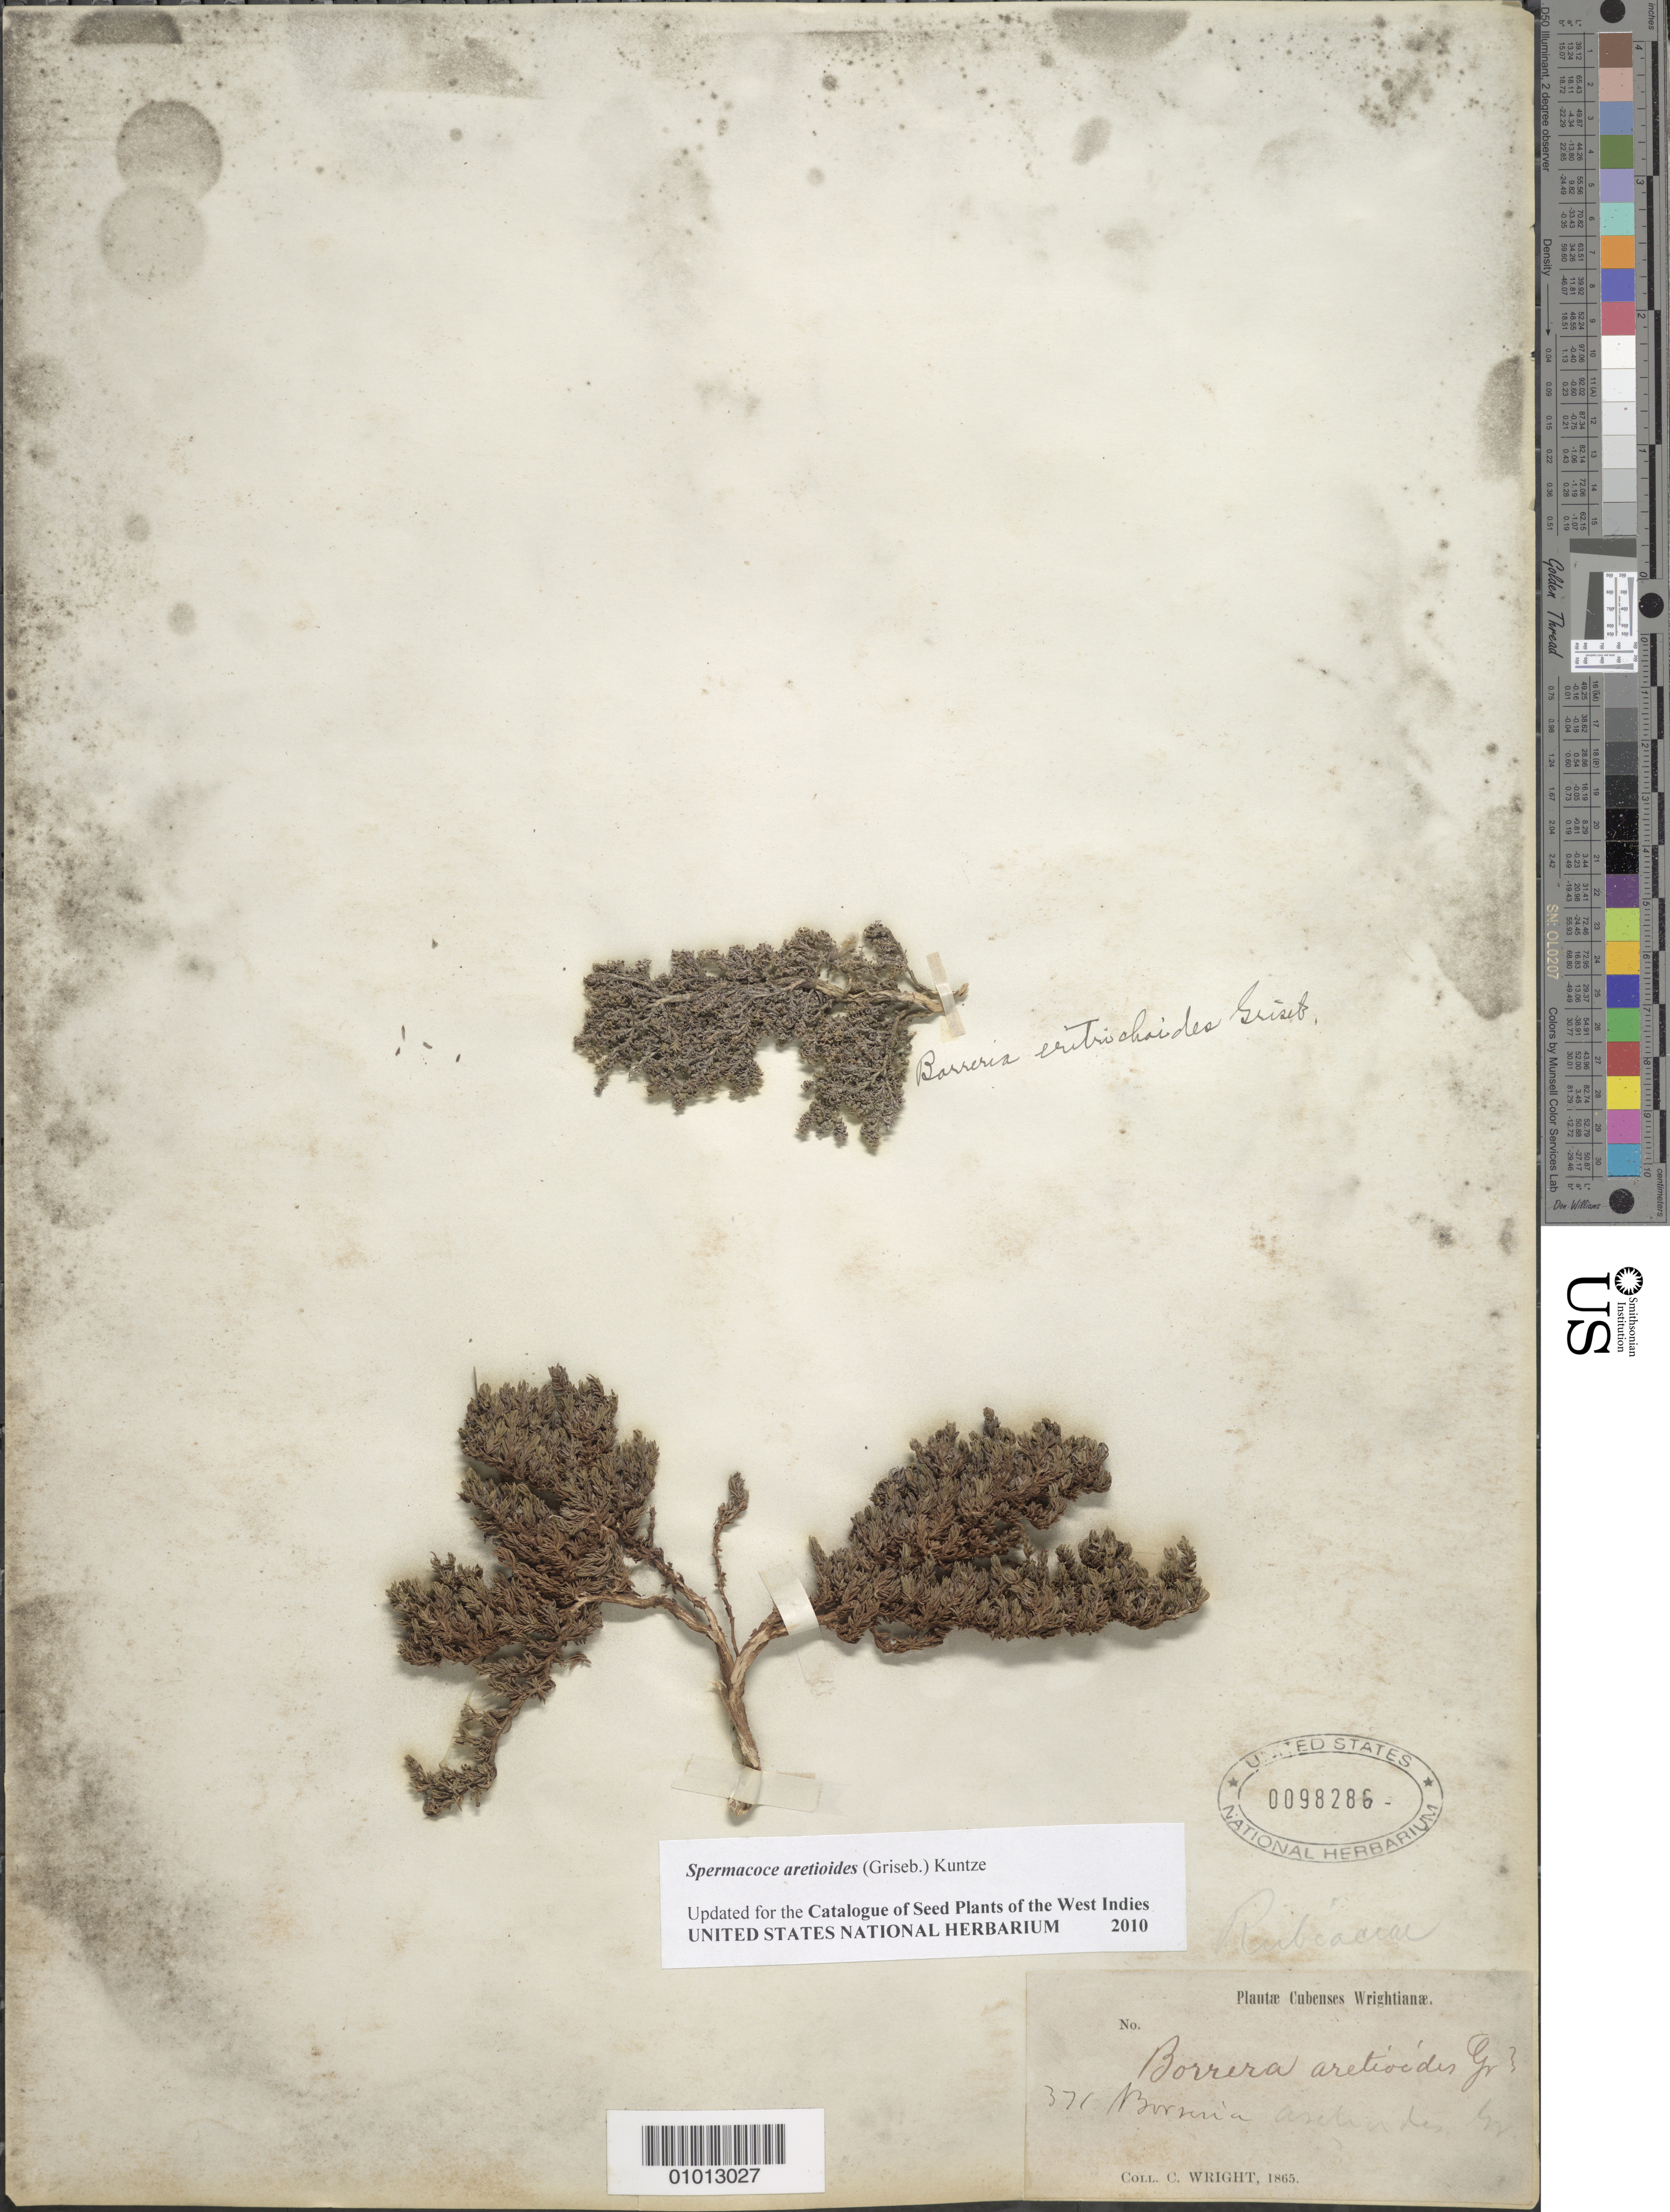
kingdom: Plantae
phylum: Tracheophyta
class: Magnoliopsida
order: Gentianales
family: Rubiaceae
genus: Borreria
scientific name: Borreria aretioides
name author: Griseb.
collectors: C. Wright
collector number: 371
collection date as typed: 1865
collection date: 1864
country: Cuba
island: Cuba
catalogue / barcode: US 98286